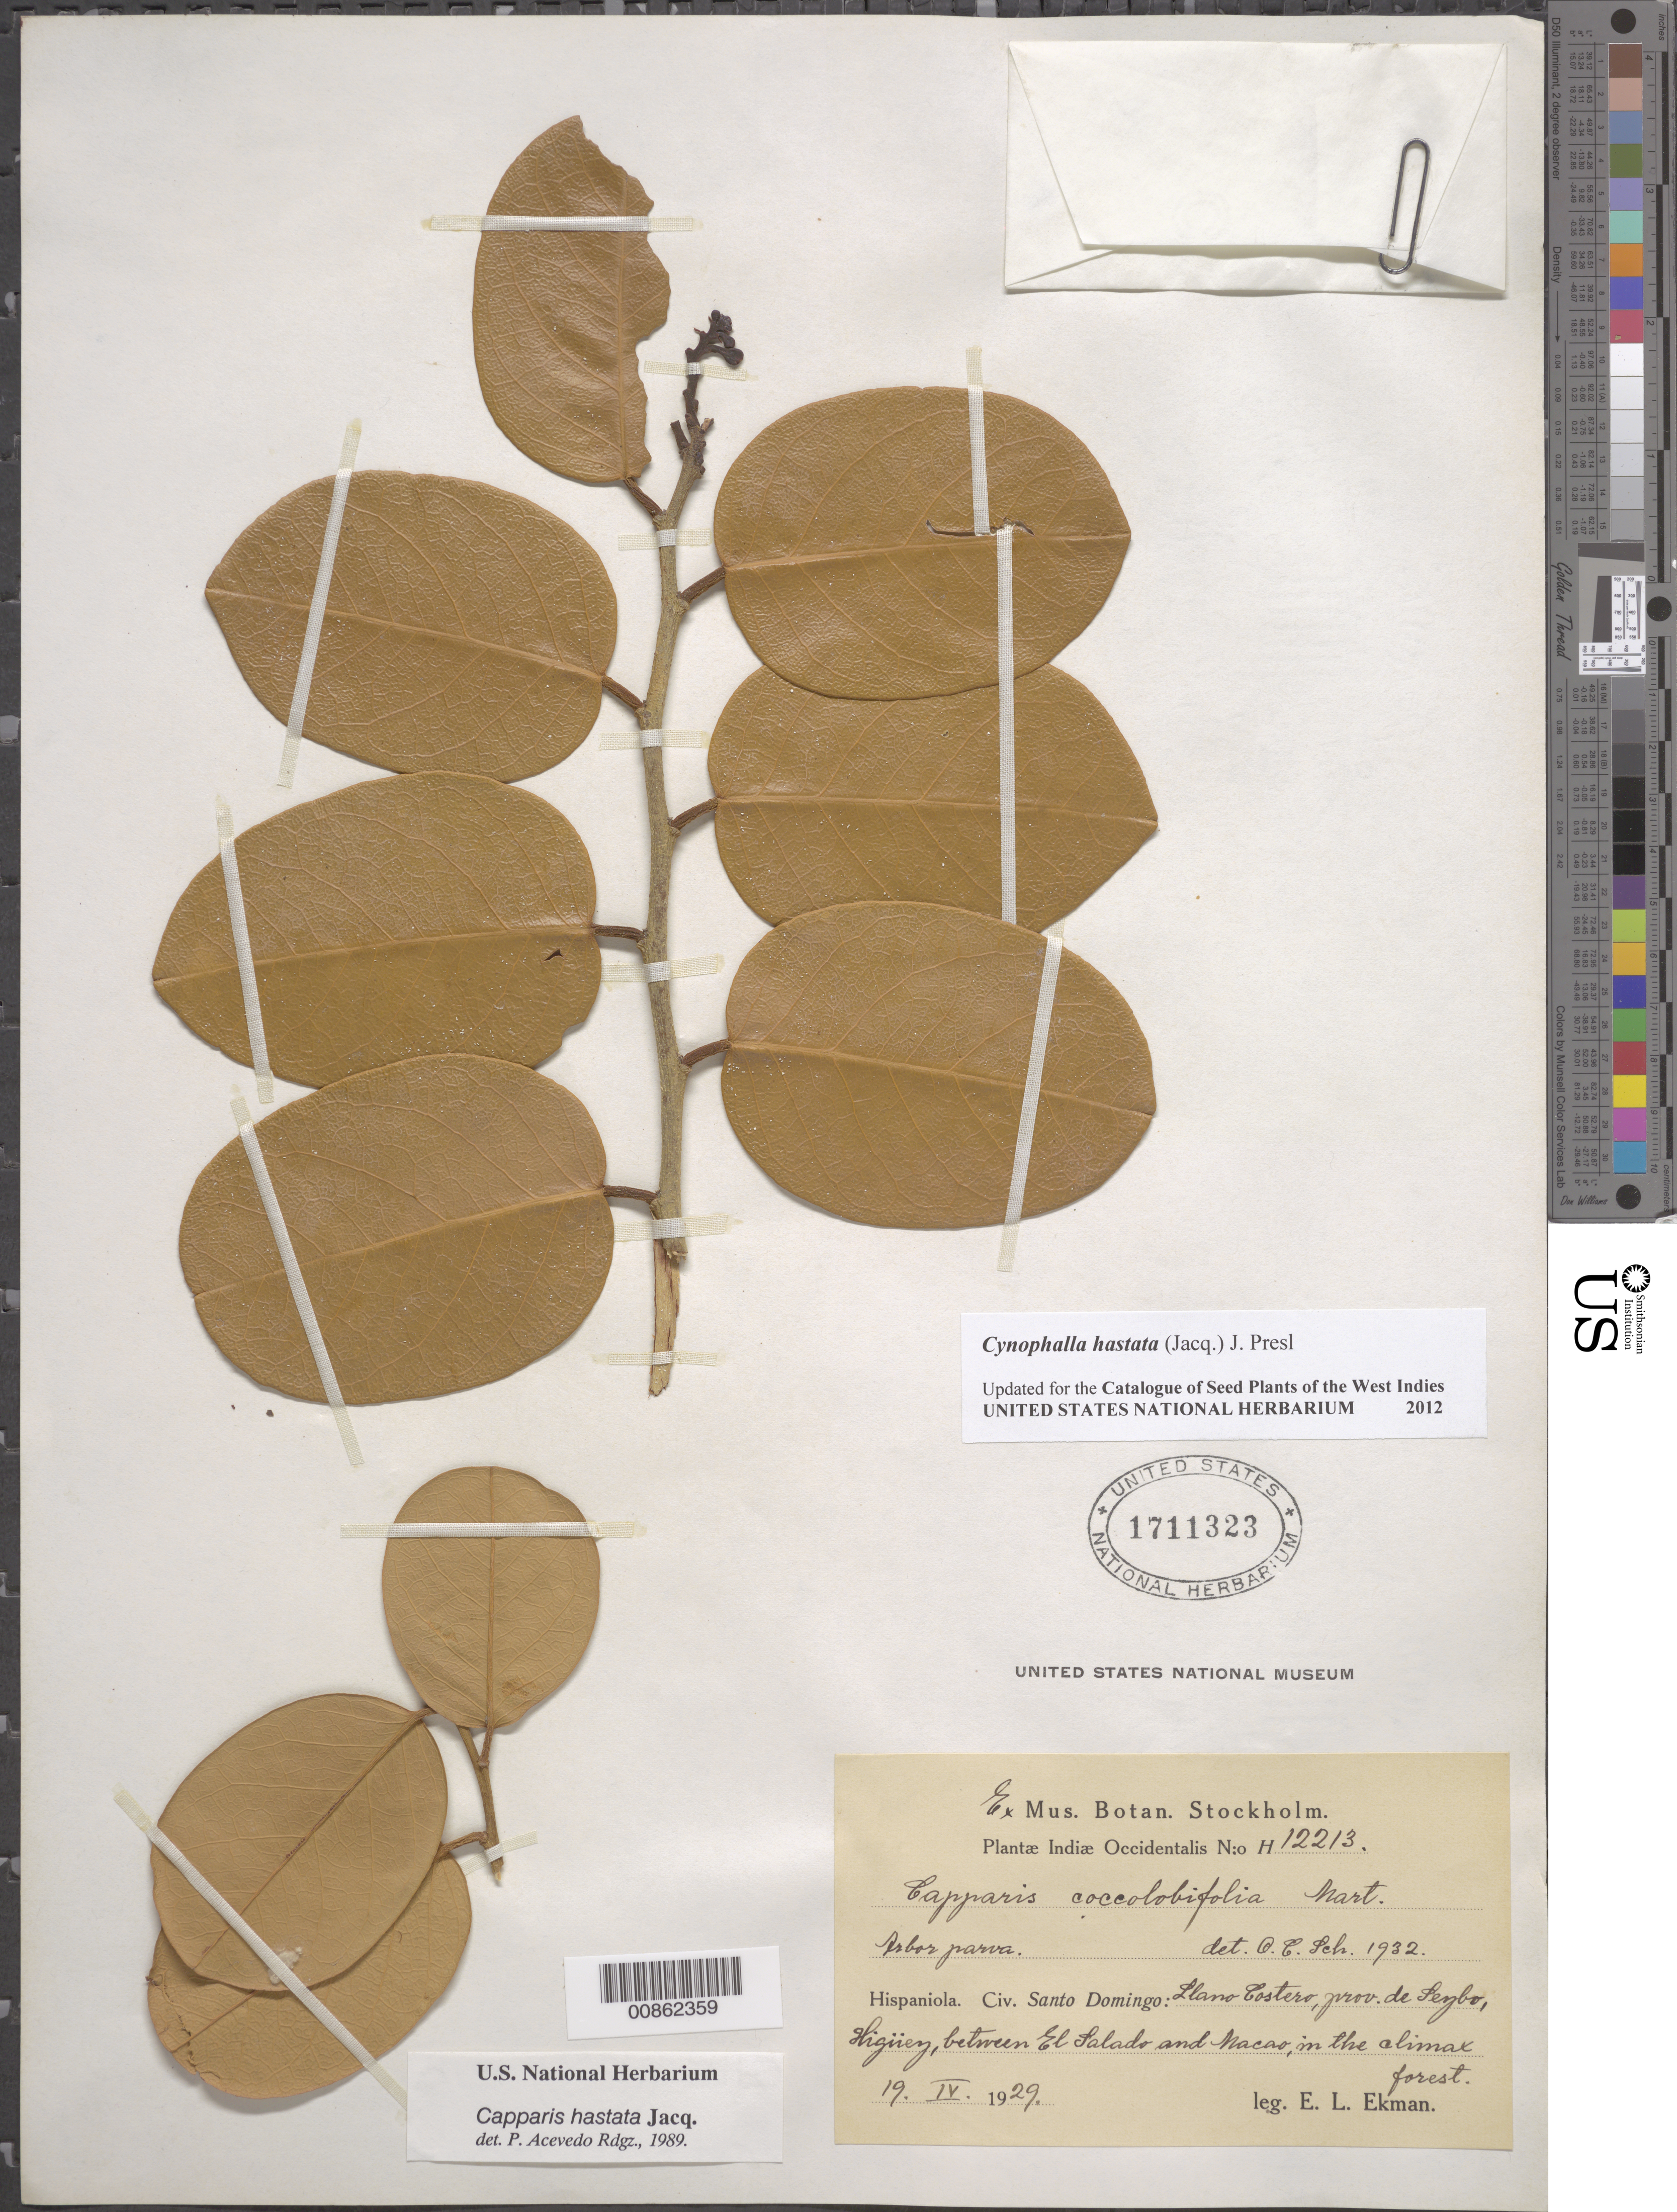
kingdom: Plantae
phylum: Tracheophyta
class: Magnoliopsida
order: Brassicales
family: Capparaceae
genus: Cynophalla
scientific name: Cynophalla hastata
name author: (Jacq.) J. Presl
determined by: Acevedo-Rodríguez, P., (BOT), Smithsonian Institution - National Museum of Natural History (UNITED STATES)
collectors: E. L. Ekman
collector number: H 12213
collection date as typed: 19 Apr 1929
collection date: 1929-04-19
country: Dominican Republic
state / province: El Seibo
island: Hispaniola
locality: Llano Costero, Higüey, between El Salado and Macao.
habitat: In the climax forest.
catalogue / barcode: US 1711323